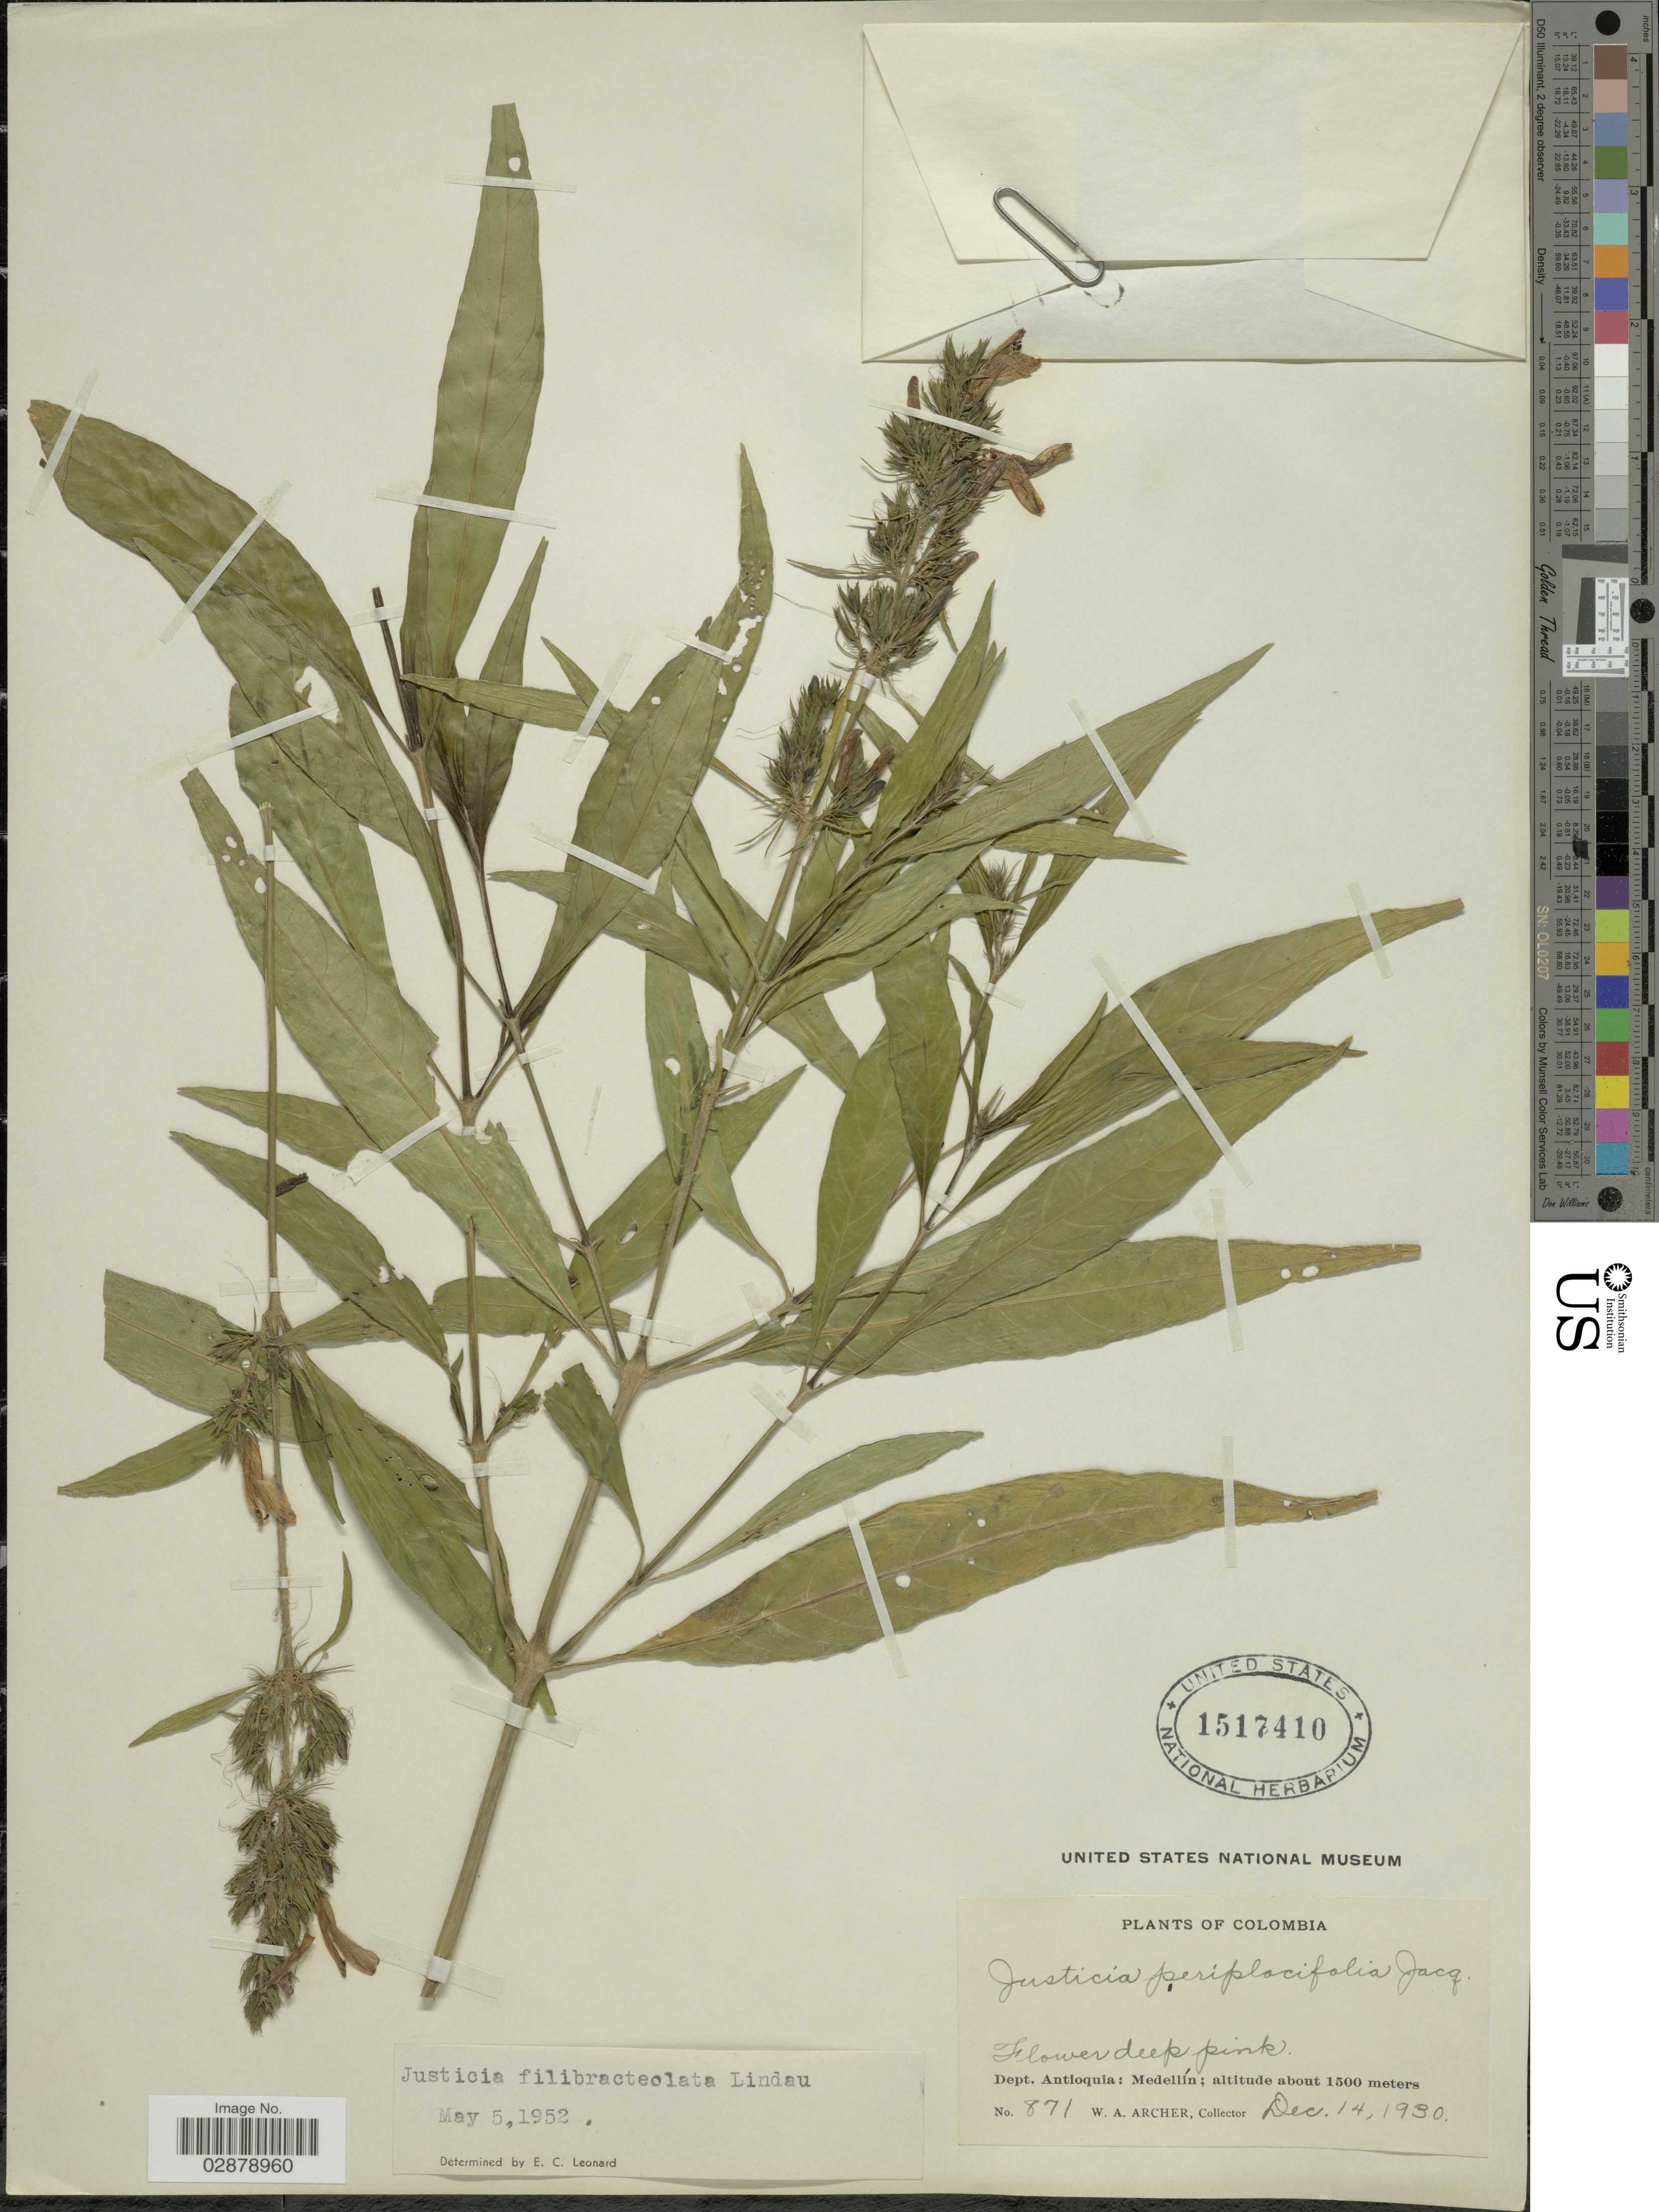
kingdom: Plantae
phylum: Tracheophyta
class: Magnoliopsida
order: Lamiales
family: Acanthaceae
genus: Justicia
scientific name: Justicia filibracteolata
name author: Lindau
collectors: W. Archer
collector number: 871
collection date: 1930-12-14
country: Colombia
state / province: Antioquia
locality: Dept. Antioquia: Medellín.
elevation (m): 1500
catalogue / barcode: US 1517410